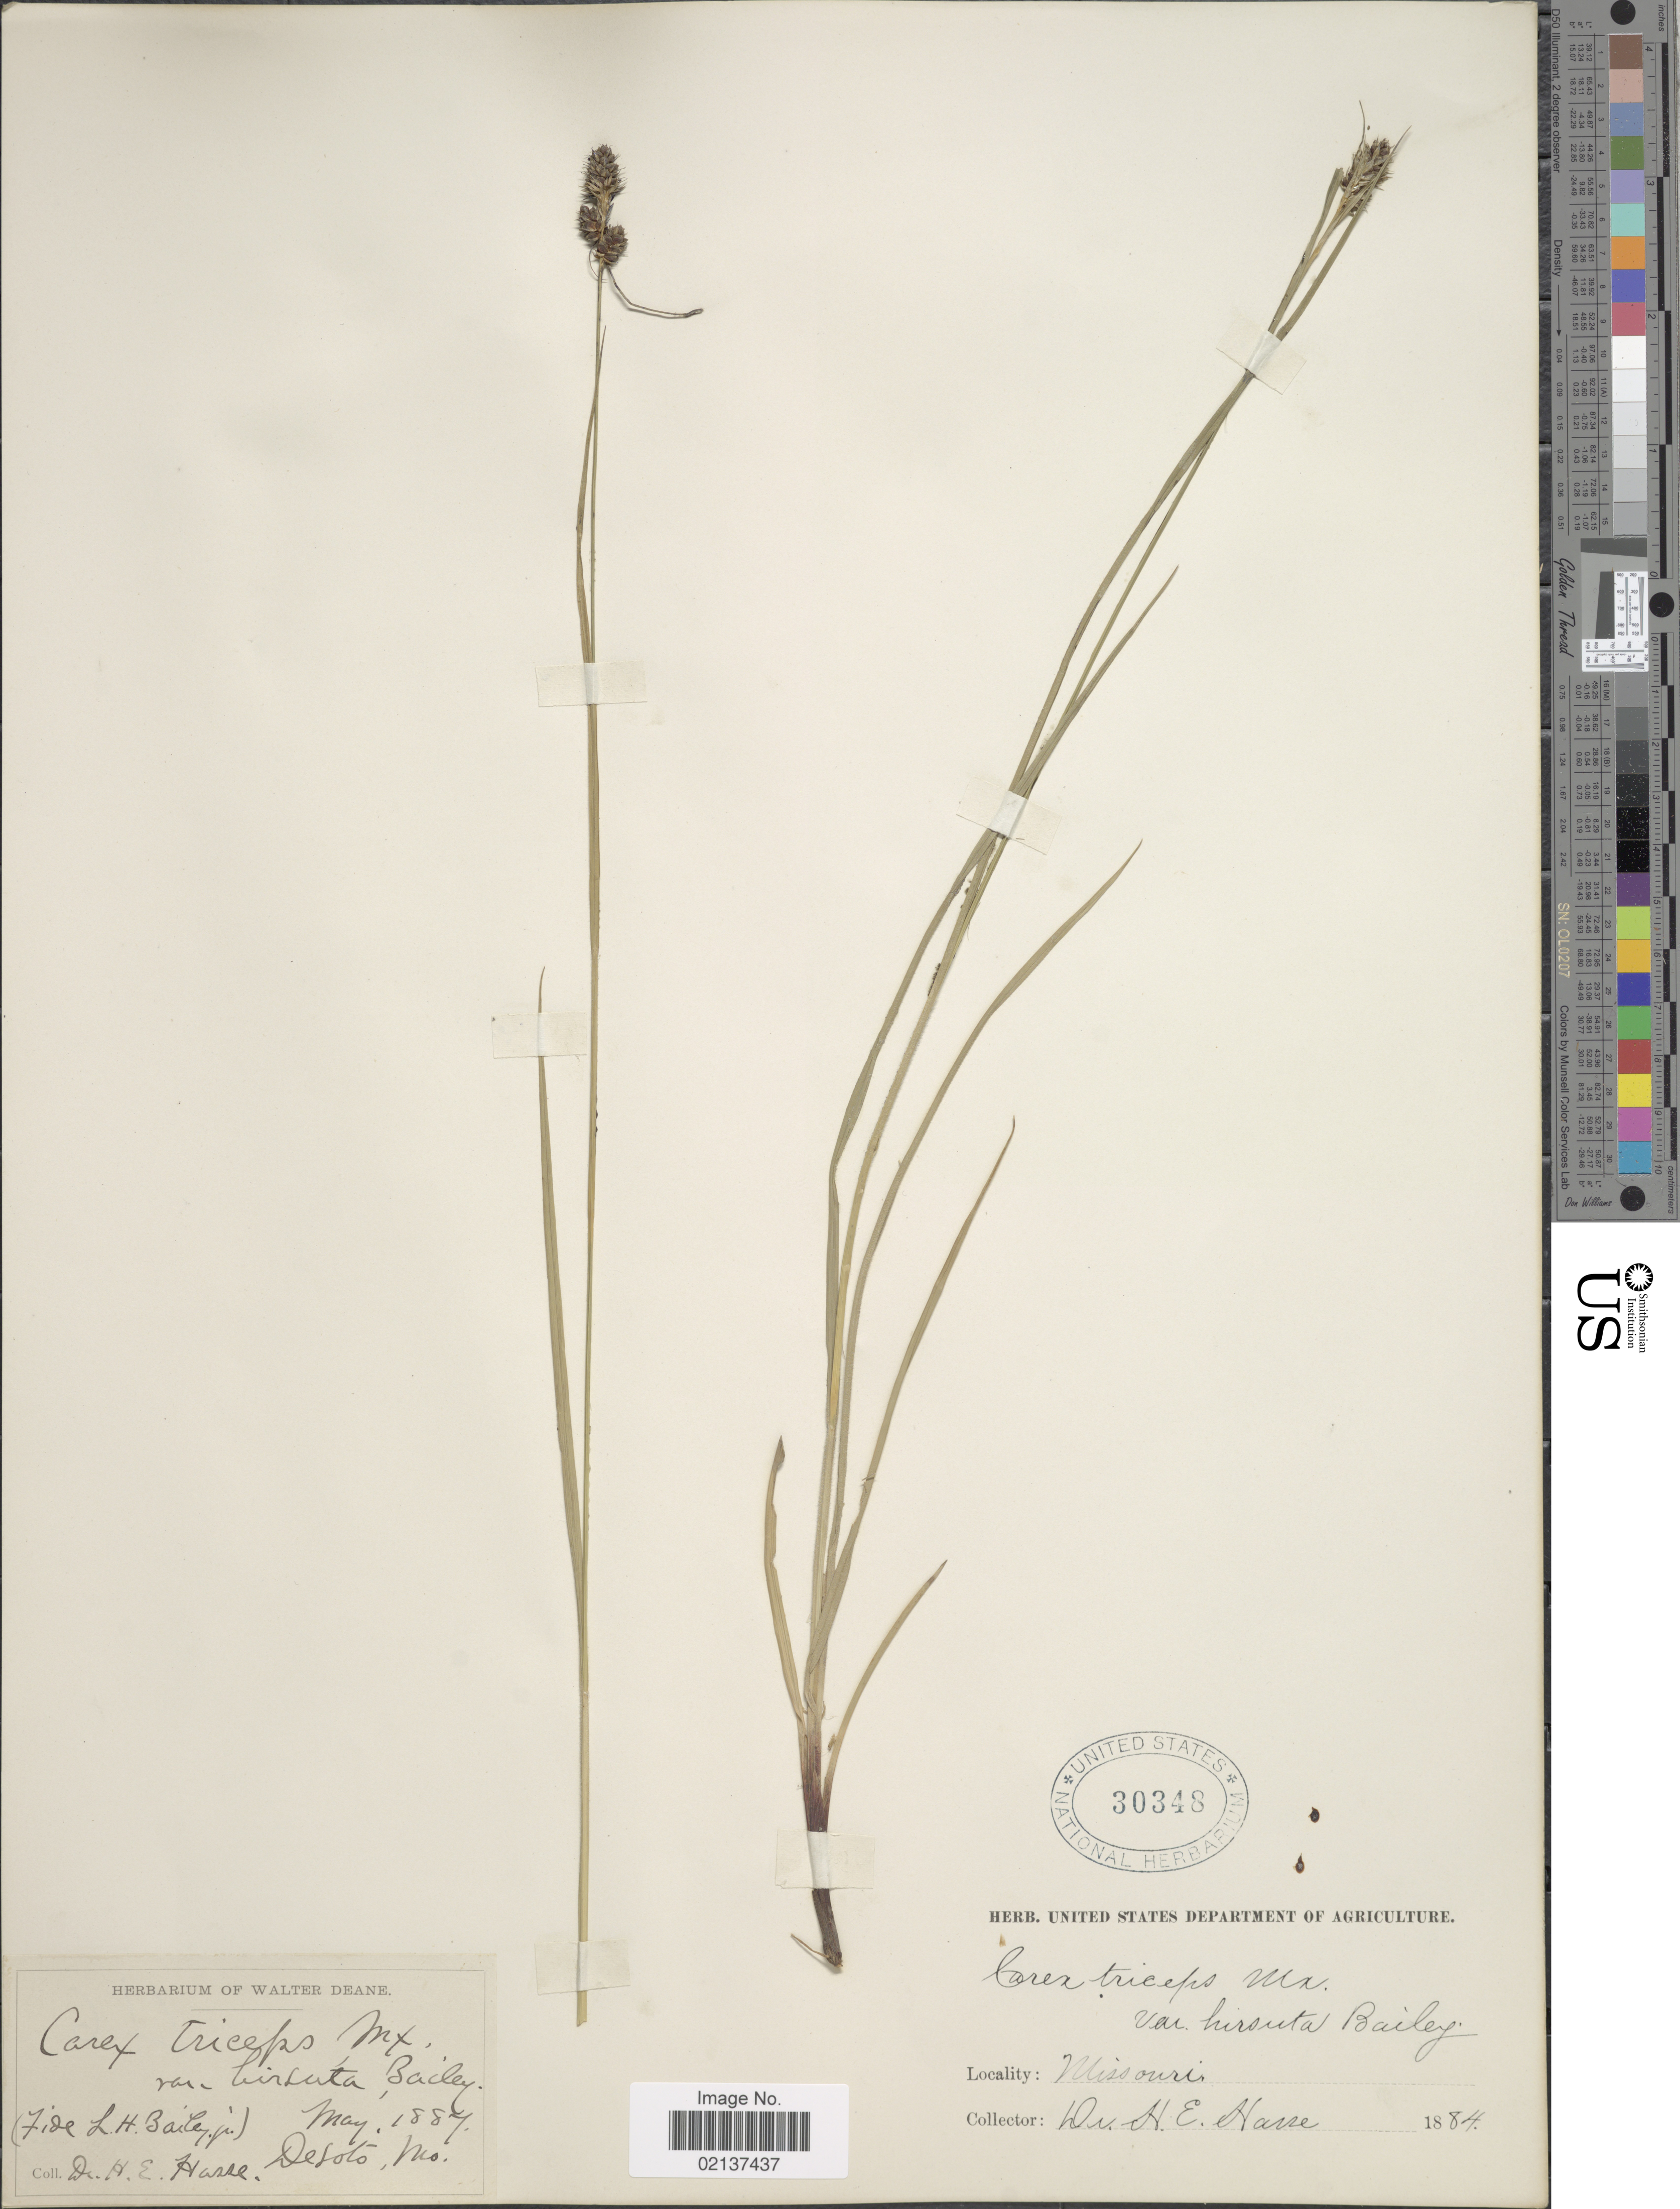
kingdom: Plantae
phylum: Tracheophyta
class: Liliopsida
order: Poales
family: Cyperaceae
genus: Carex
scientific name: Carex hirsutella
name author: Mack.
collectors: H. E. Hasse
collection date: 1884-05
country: United States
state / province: Missouri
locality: Desoto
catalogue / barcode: US 30348